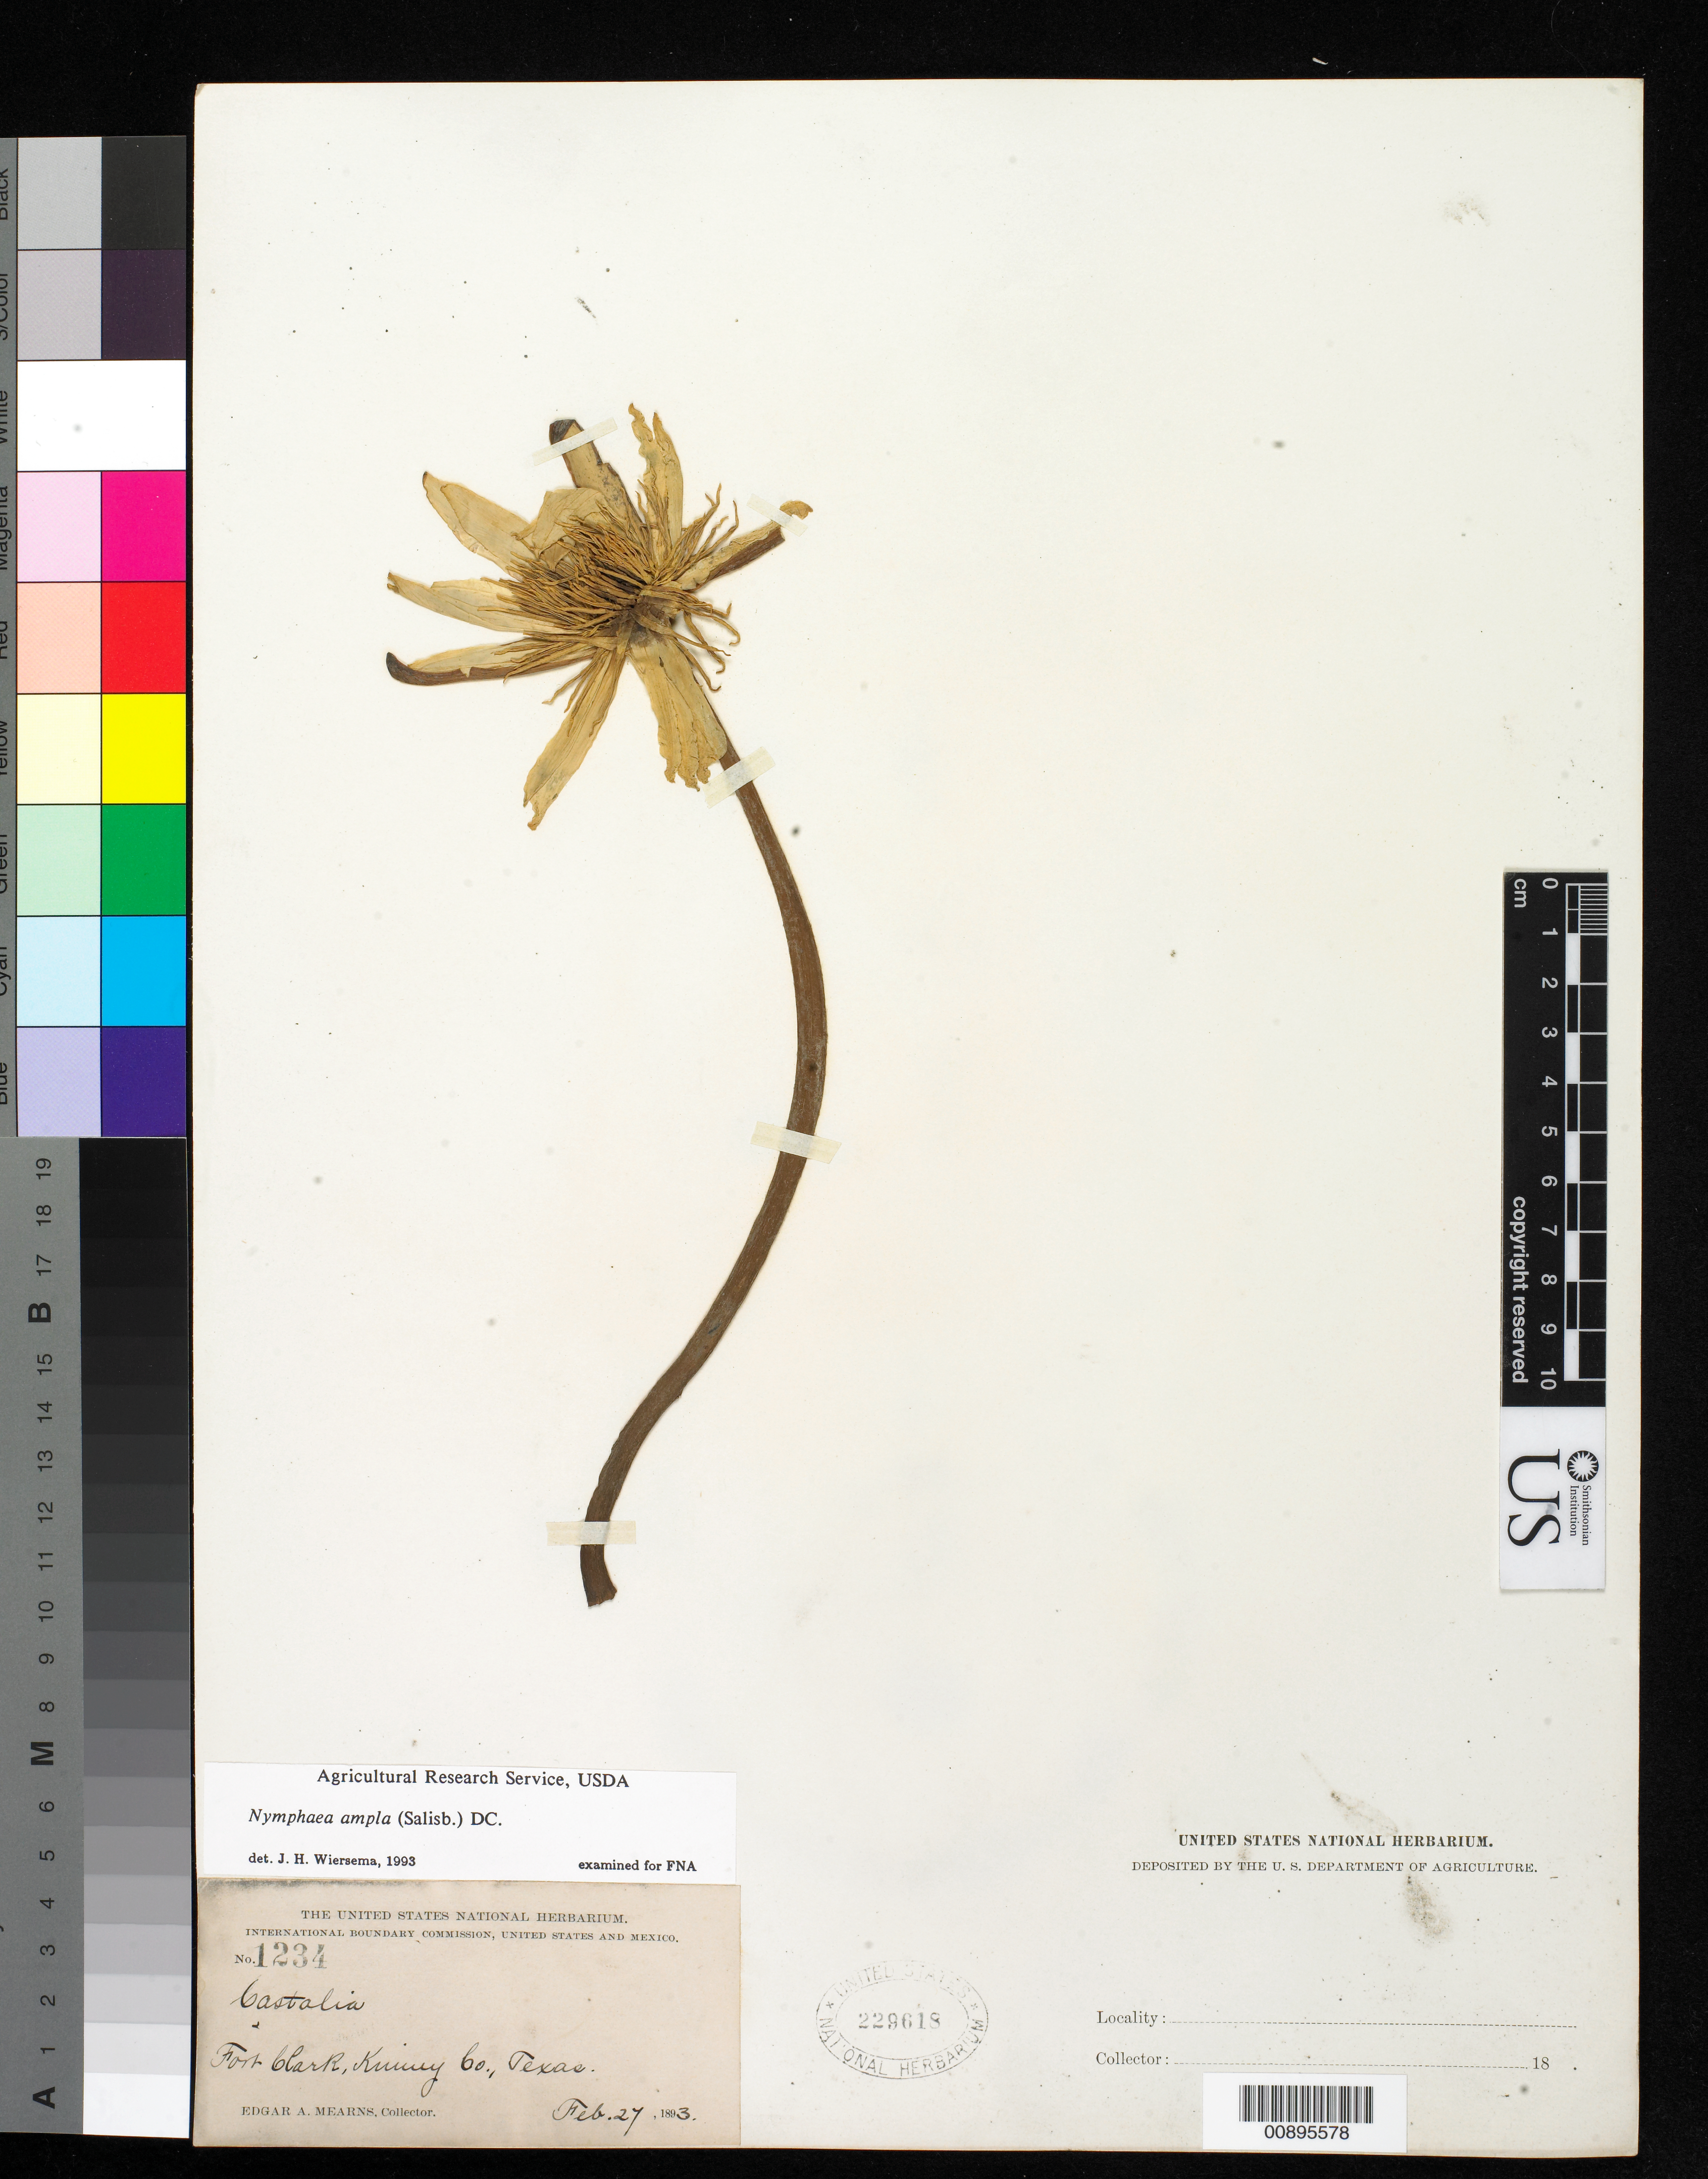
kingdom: Plantae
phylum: Tracheophyta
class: Magnoliopsida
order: Nymphaeales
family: Nymphaeaceae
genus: Nymphaea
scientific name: Nymphaea ampla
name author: (Salisb.) DC.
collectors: E. A. Mearns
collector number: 1234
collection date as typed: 27 Feb 1893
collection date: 1893-02-27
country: United States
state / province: Texas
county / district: Kinney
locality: Fort Clark, Kinney County, Texas.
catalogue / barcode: US 229618